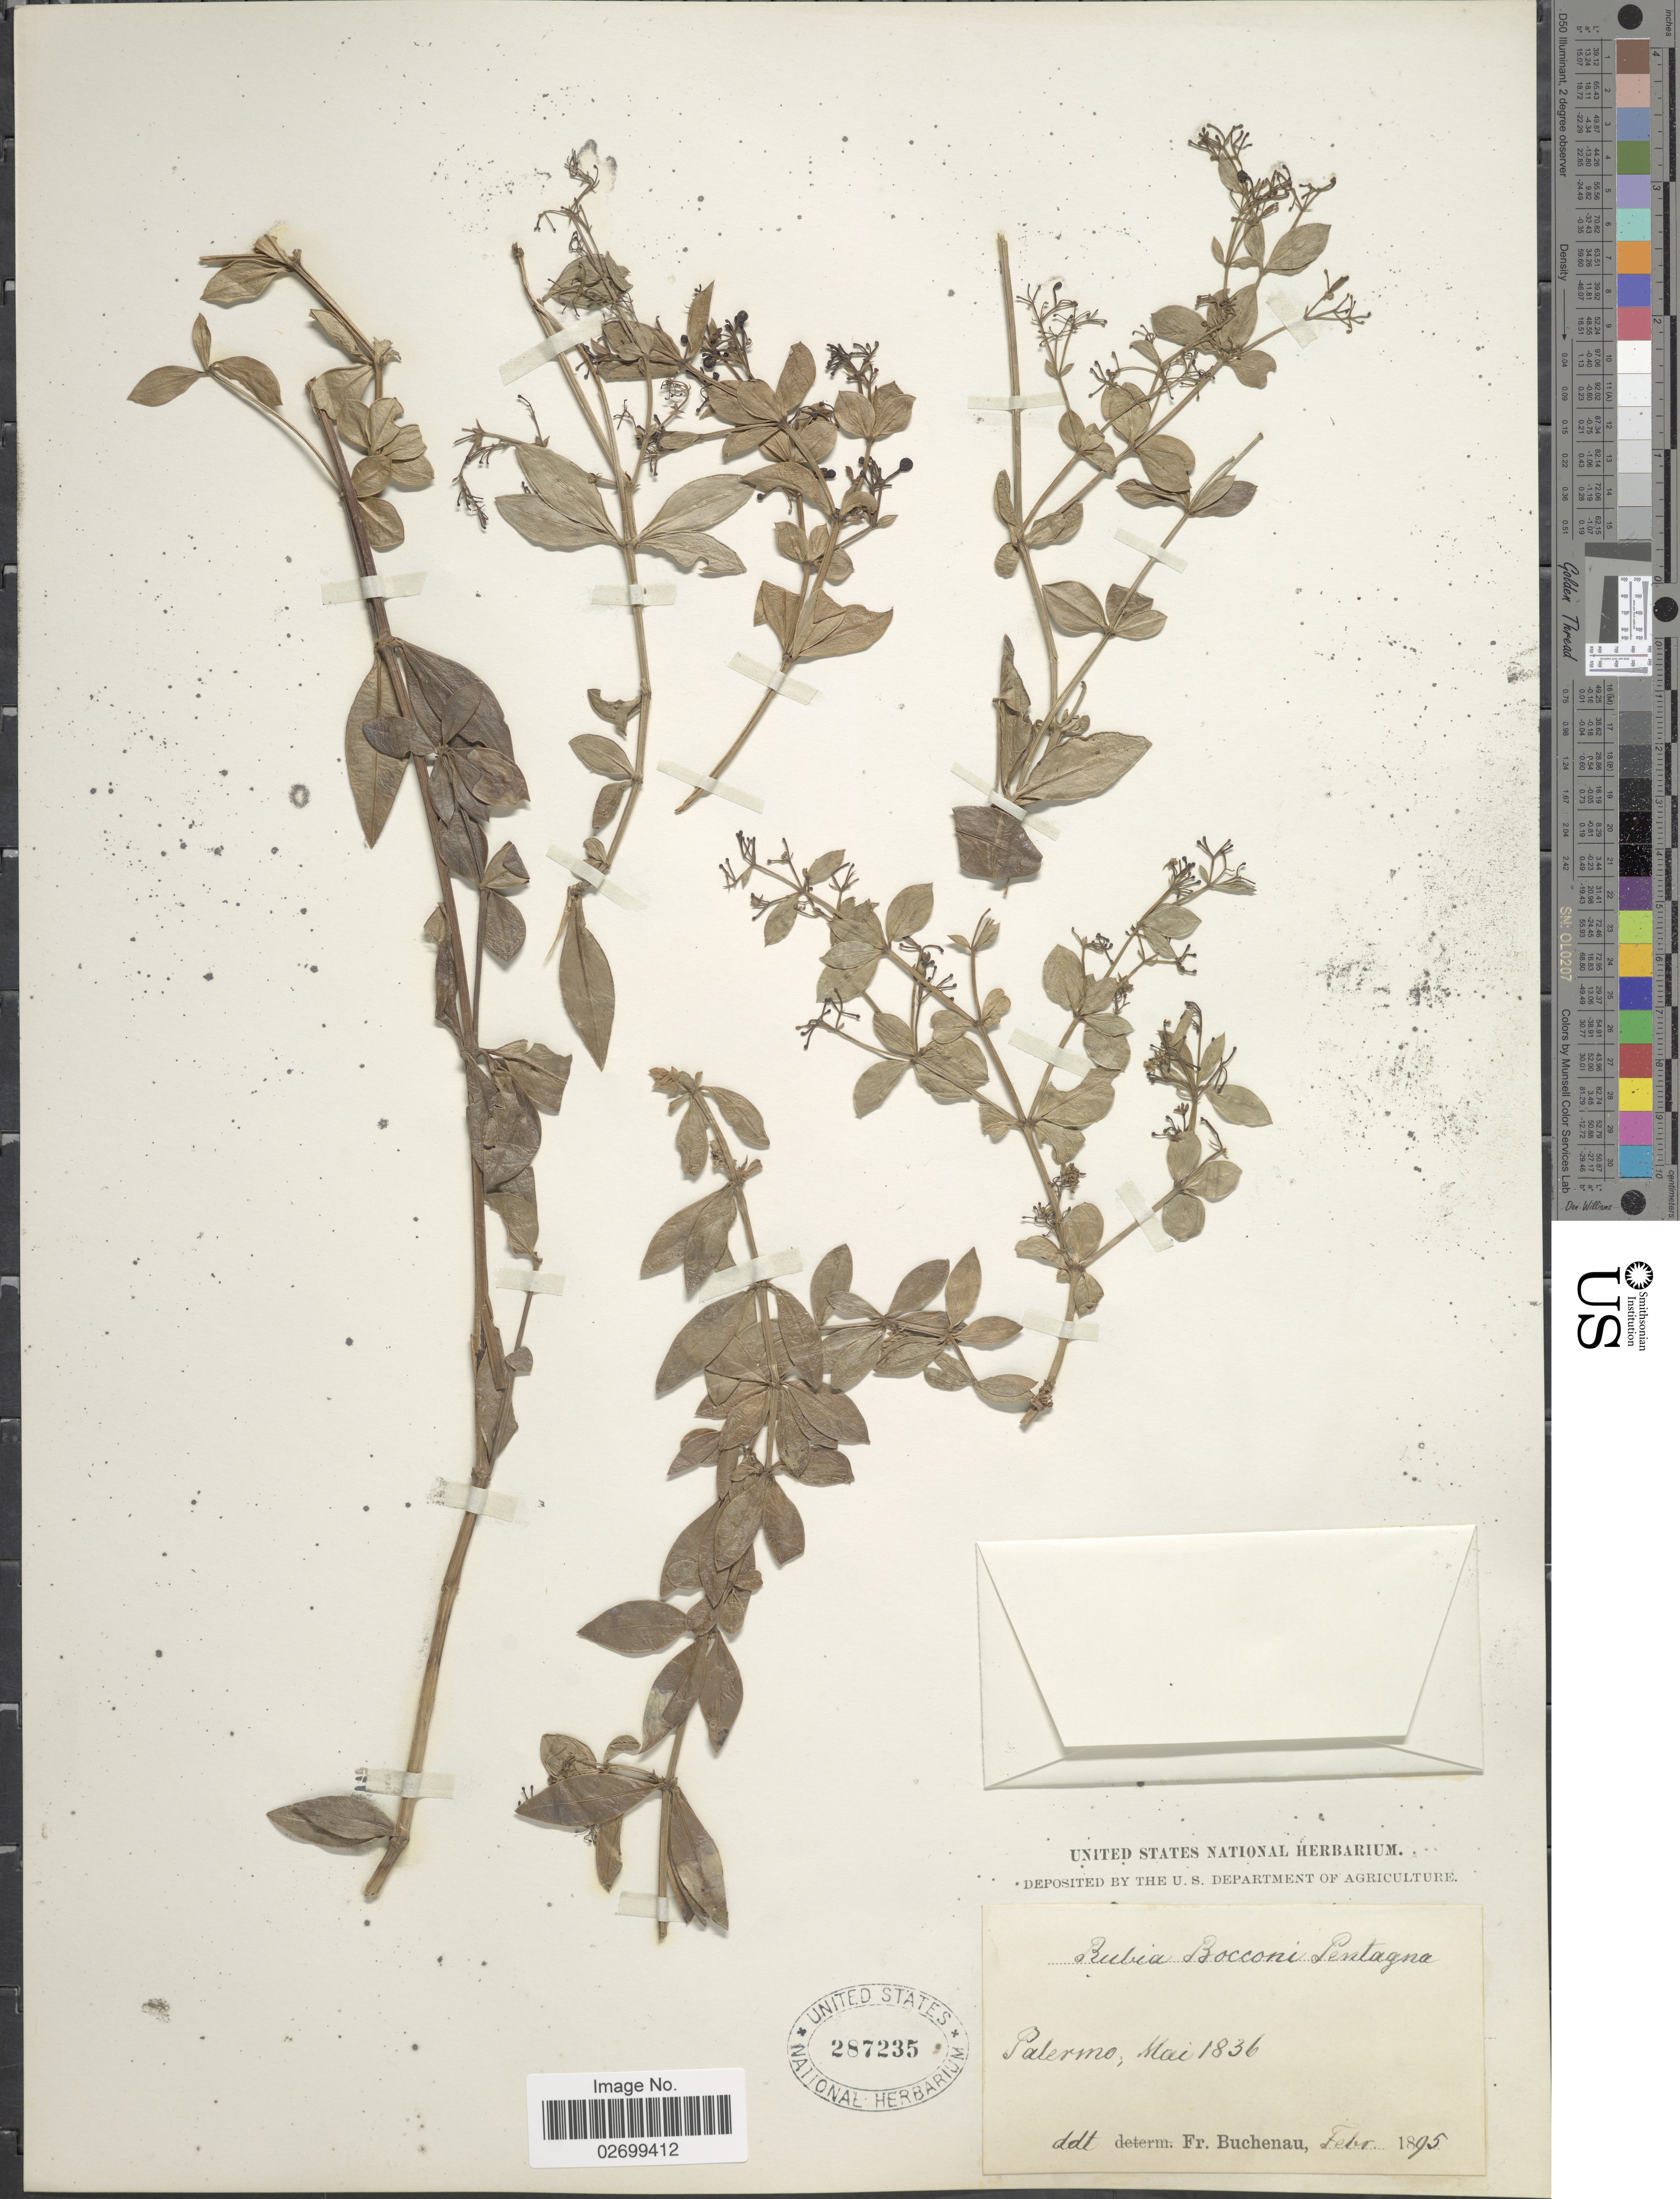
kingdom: Plantae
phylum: Tracheophyta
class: Magnoliopsida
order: Gentianales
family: Rubiaceae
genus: Rubia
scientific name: Rubia bocconii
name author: Petagna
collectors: F. Buchenau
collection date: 1836-05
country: Italy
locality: Palermo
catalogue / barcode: US 287235